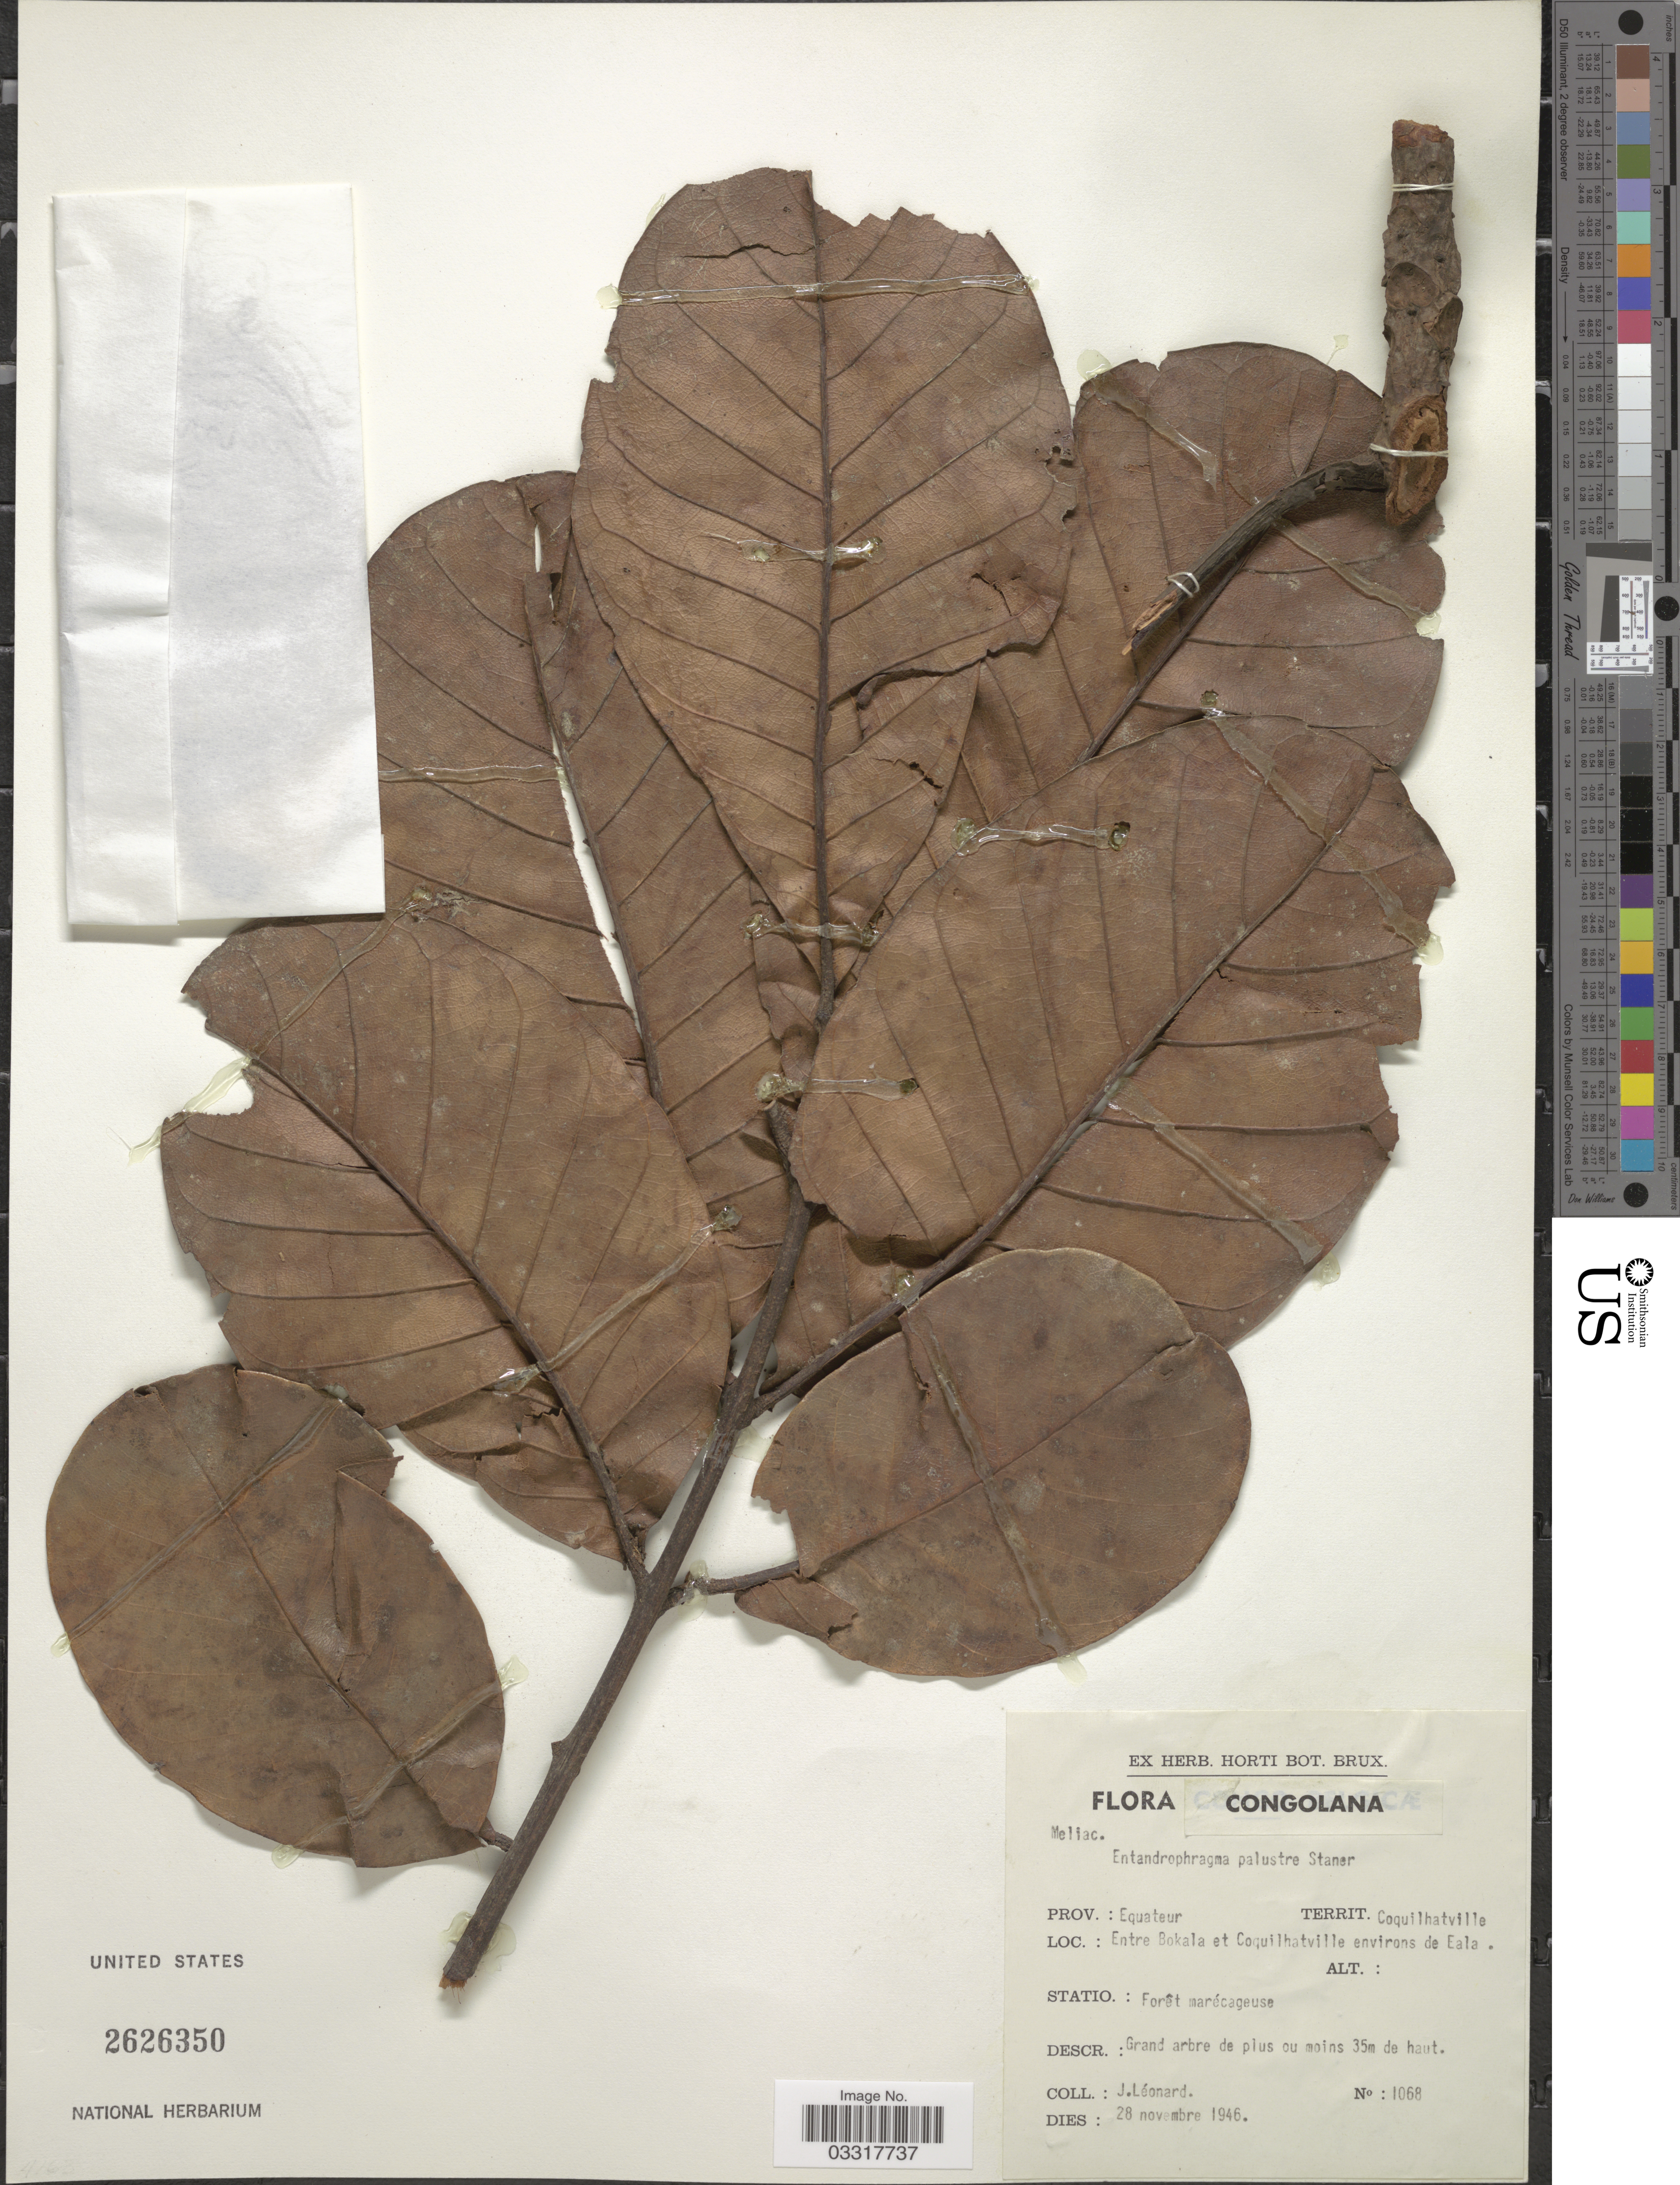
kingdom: Plantae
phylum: Tracheophyta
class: Magnoliopsida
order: Sapindales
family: Meliaceae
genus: Entandrophragma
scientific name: Entandrophragma palustre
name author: Staner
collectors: J. Leonard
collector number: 1068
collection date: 1946-11-28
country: Congo, Democratic Republic of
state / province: Equateur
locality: Congolana, Prov.: Equateur, Territ.: Coquilhatville, Entre Bokala et Coquilhatville environs de Eala.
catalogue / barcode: US 2626350